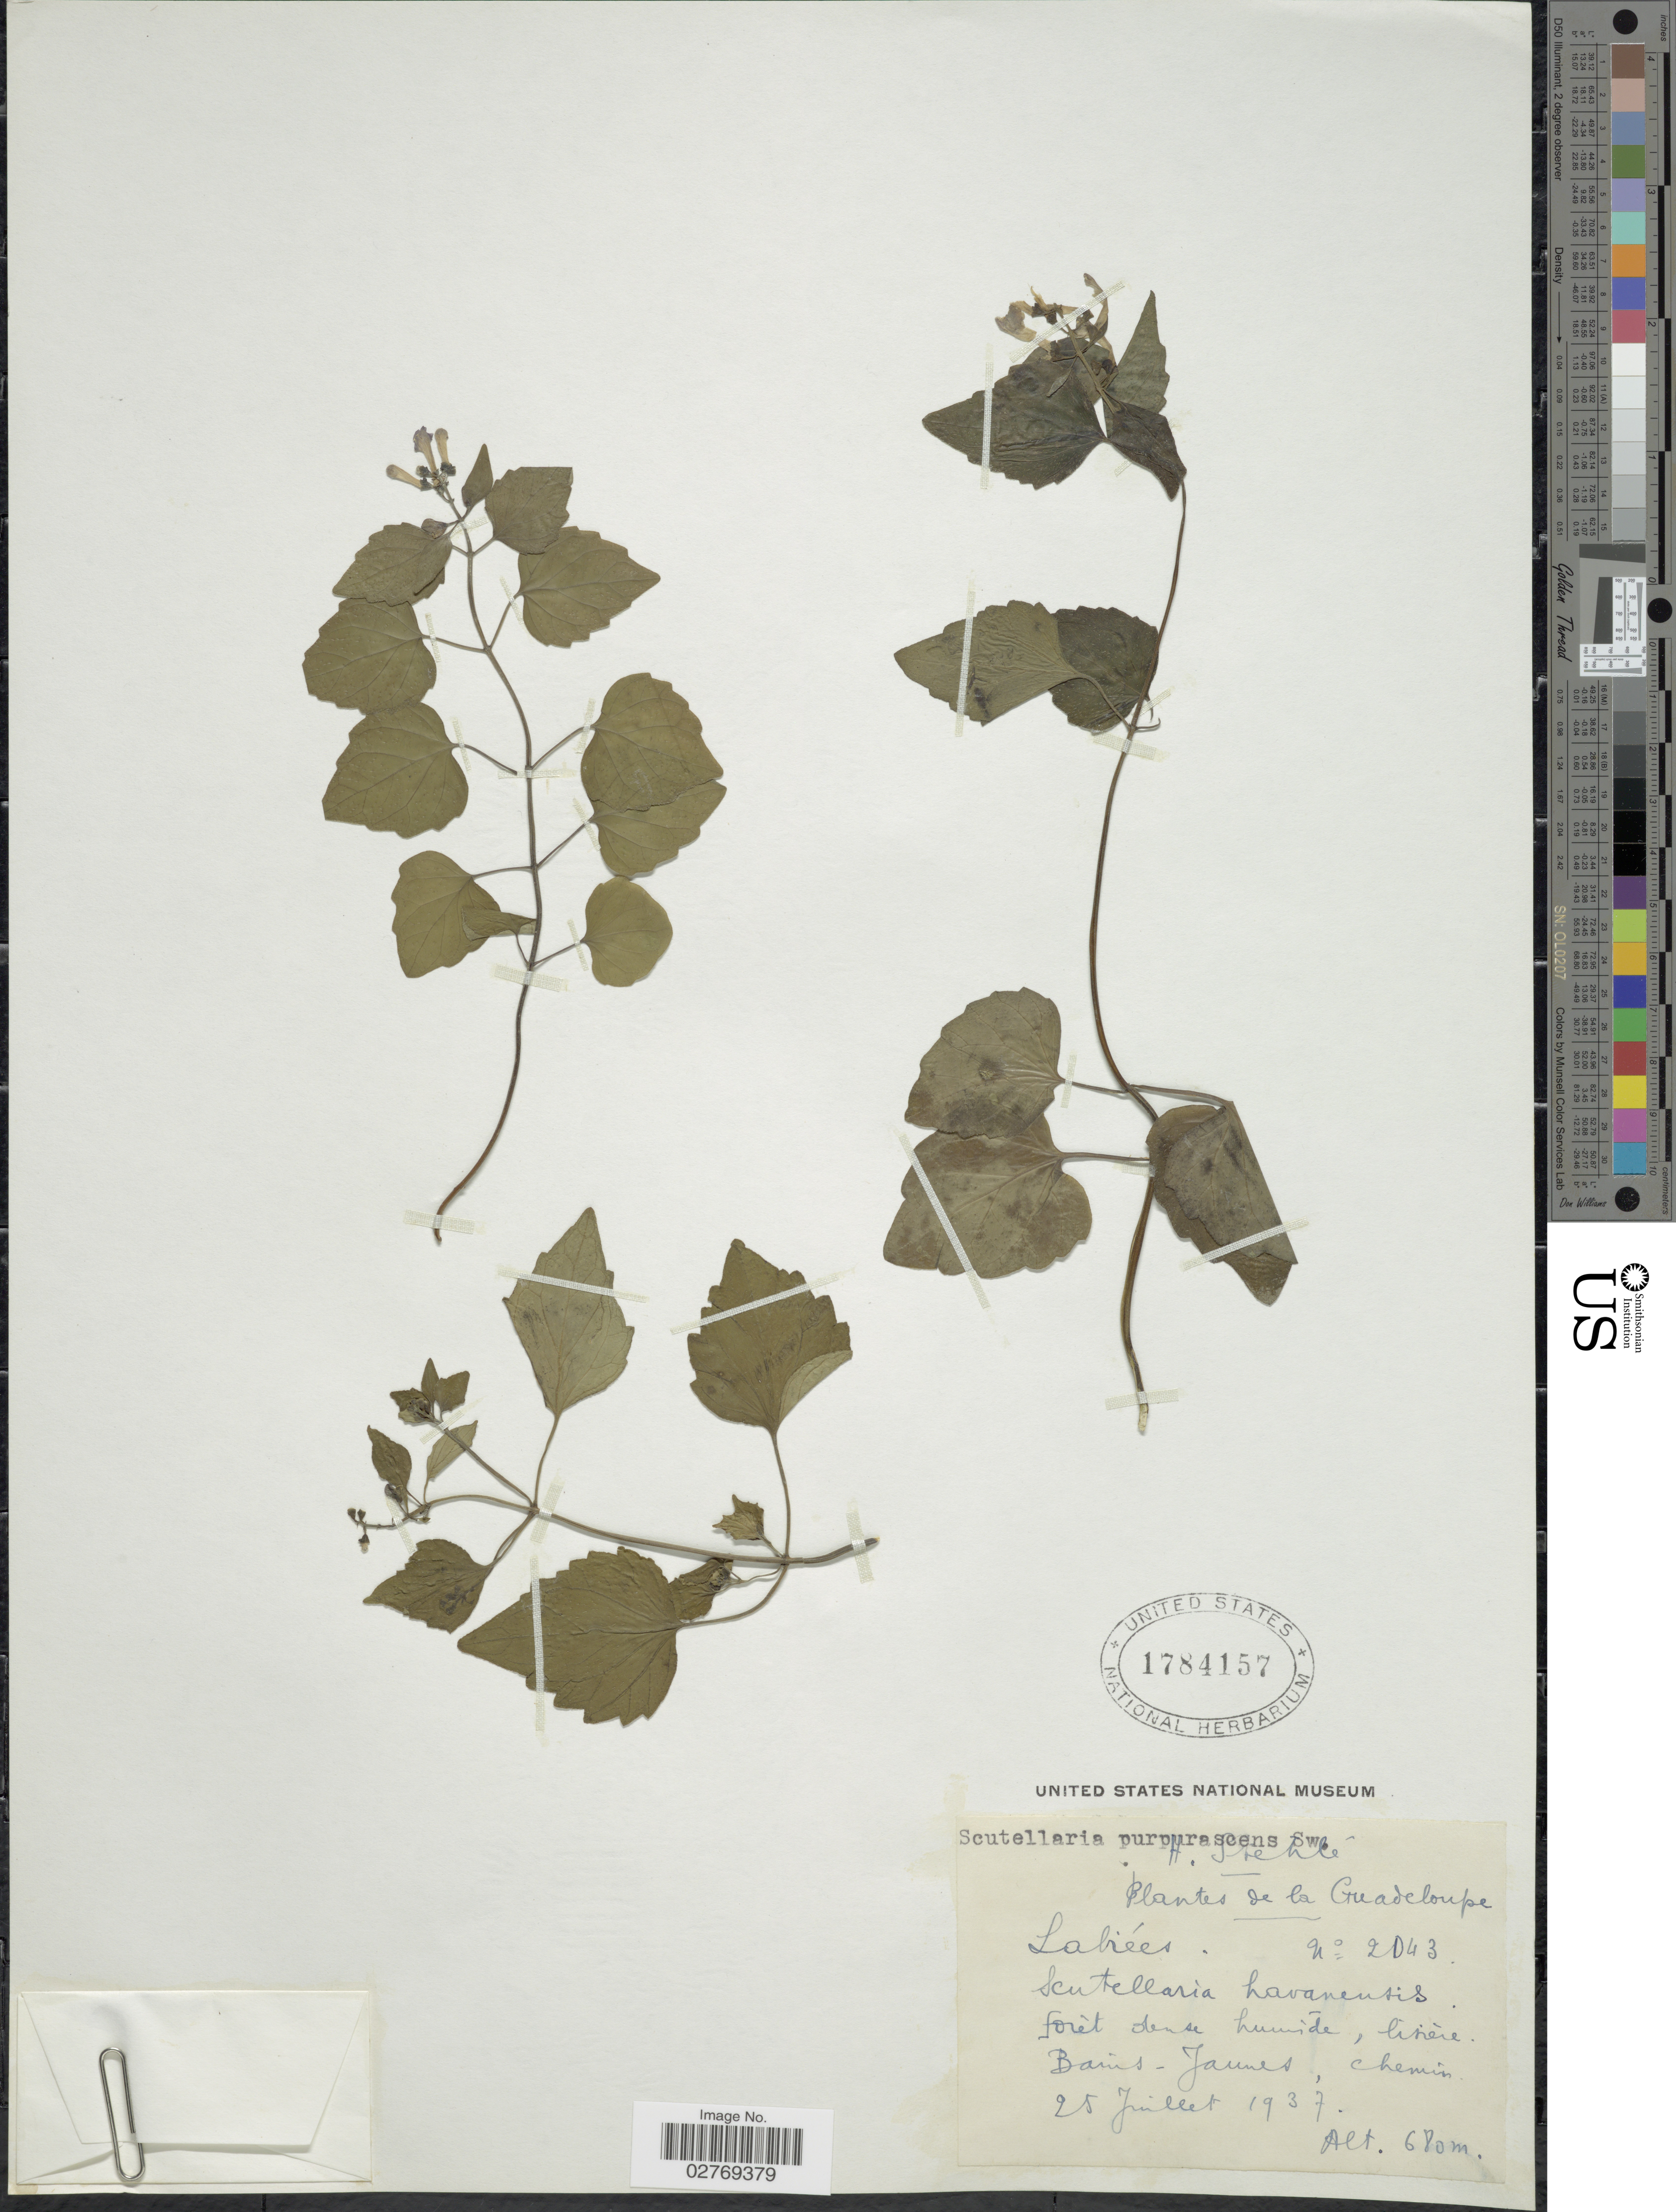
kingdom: Plantae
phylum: Tracheophyta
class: Magnoliopsida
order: Lamiales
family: Lamiaceae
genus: Scutellaria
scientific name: Scutellaria purpurascens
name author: Sw.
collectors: H. Stehlé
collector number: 2043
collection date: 1937-07-25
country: Guadeloupe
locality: Bains-James.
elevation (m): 680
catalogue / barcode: US 1784157